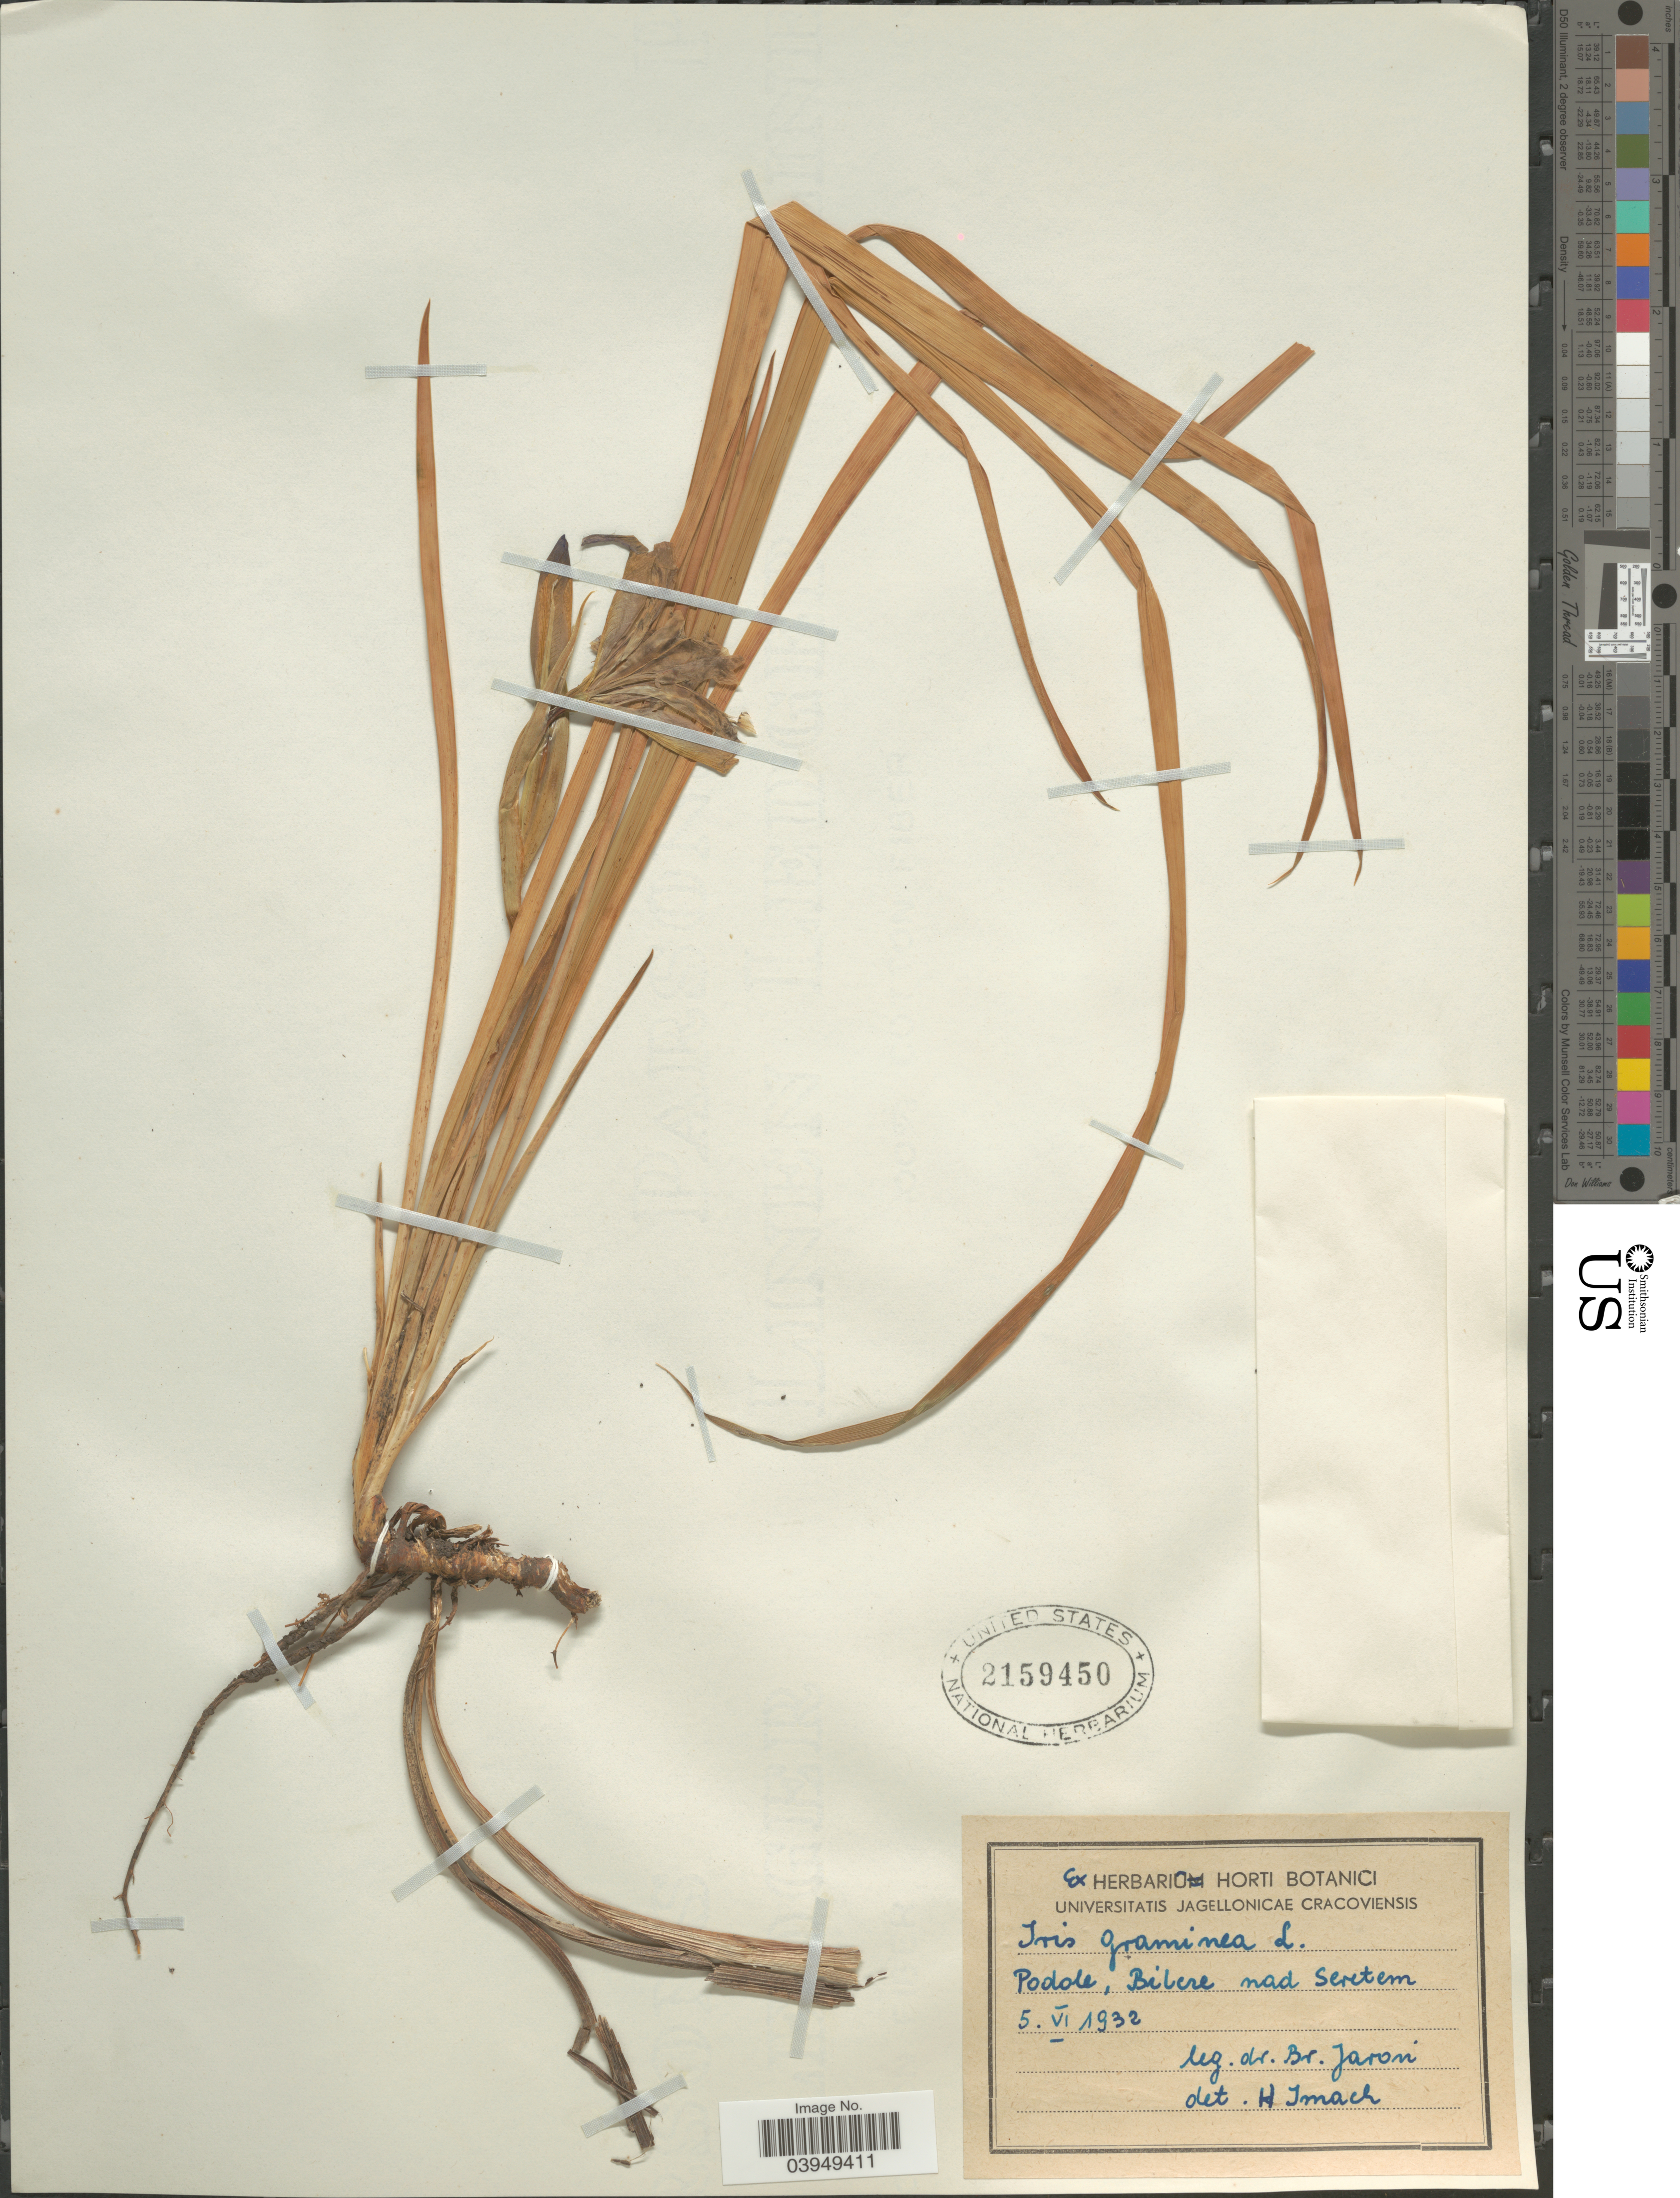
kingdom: Plantae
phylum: Tracheophyta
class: Liliopsida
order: Asparagales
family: Iridaceae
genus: Iris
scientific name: Iris graminea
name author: L.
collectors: B. Jaron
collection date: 1932-06-05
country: Ukraine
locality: Podole, Bilcze nad Sertem.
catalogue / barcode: US 2159450